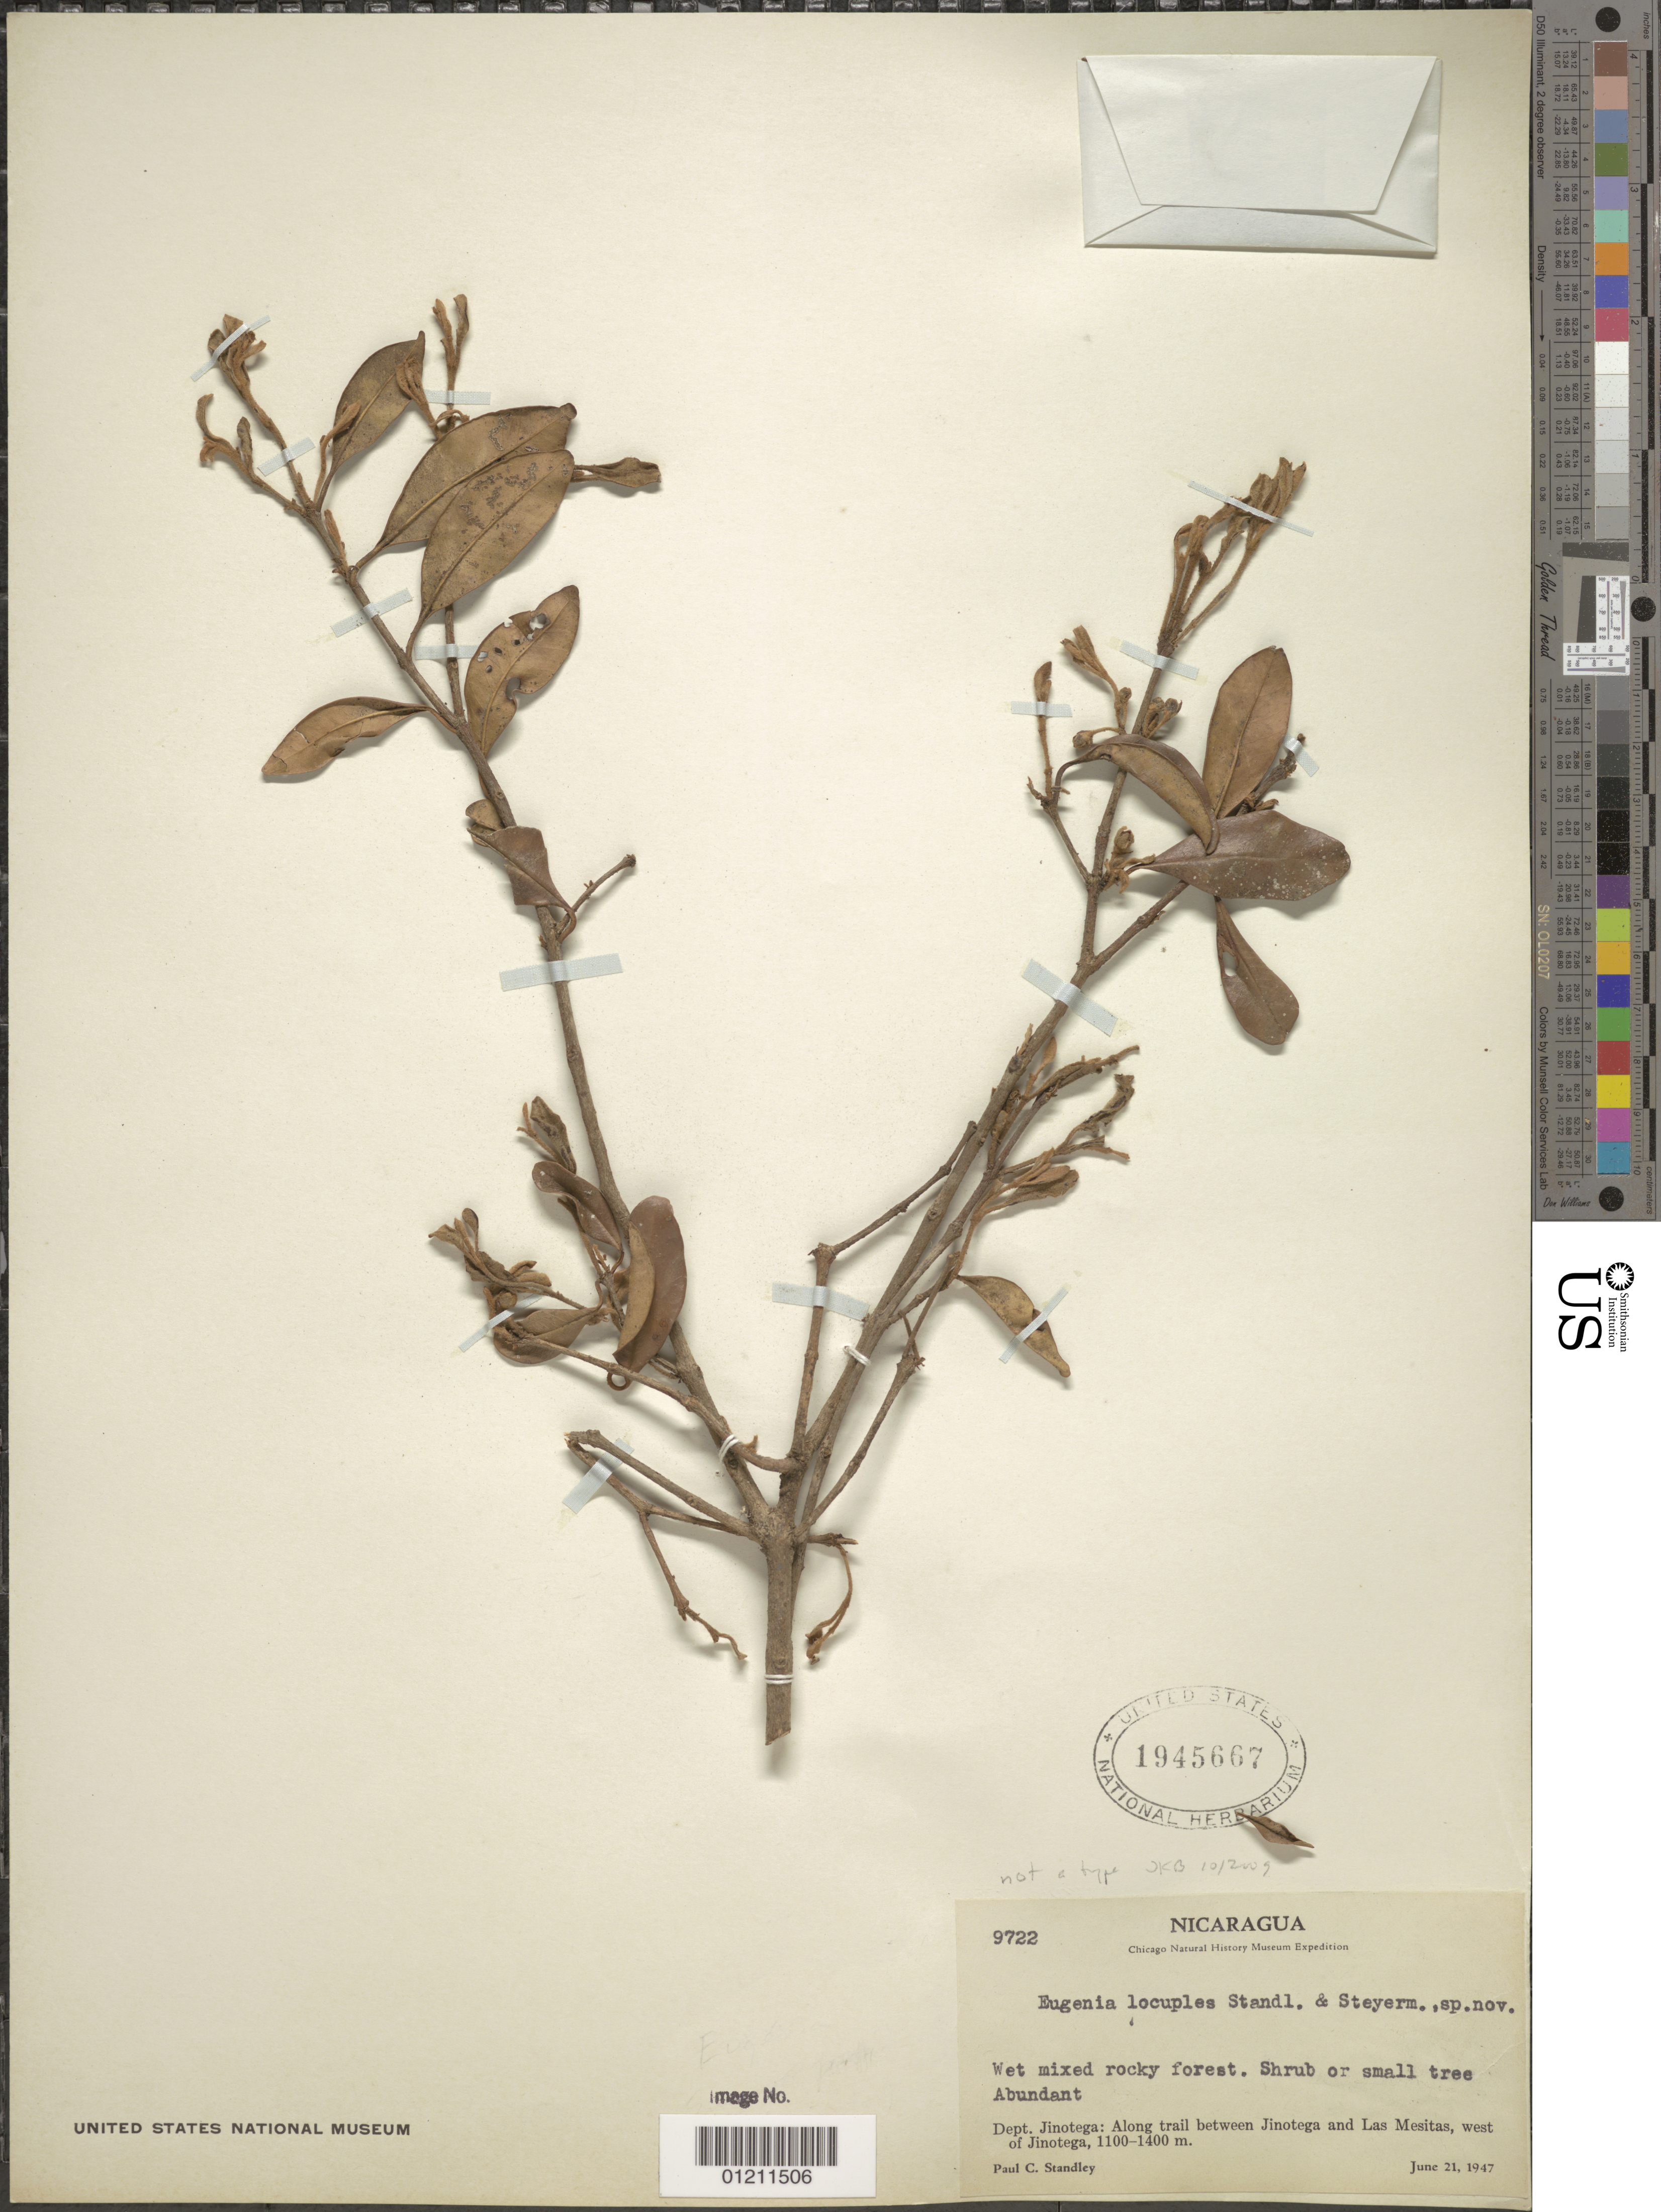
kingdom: Plantae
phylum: Tracheophyta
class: Magnoliopsida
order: Myrtales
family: Myrtaceae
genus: Eugenia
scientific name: Eugenia locuples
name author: Standl. & L.O. Williams ex Barrie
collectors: P. C. Standley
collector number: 9722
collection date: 1947-06-21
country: Nicaragua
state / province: Jinotega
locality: Along trail between Jinotega and Las Mesitas, west of Jingotega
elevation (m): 1100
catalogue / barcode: US 1945667